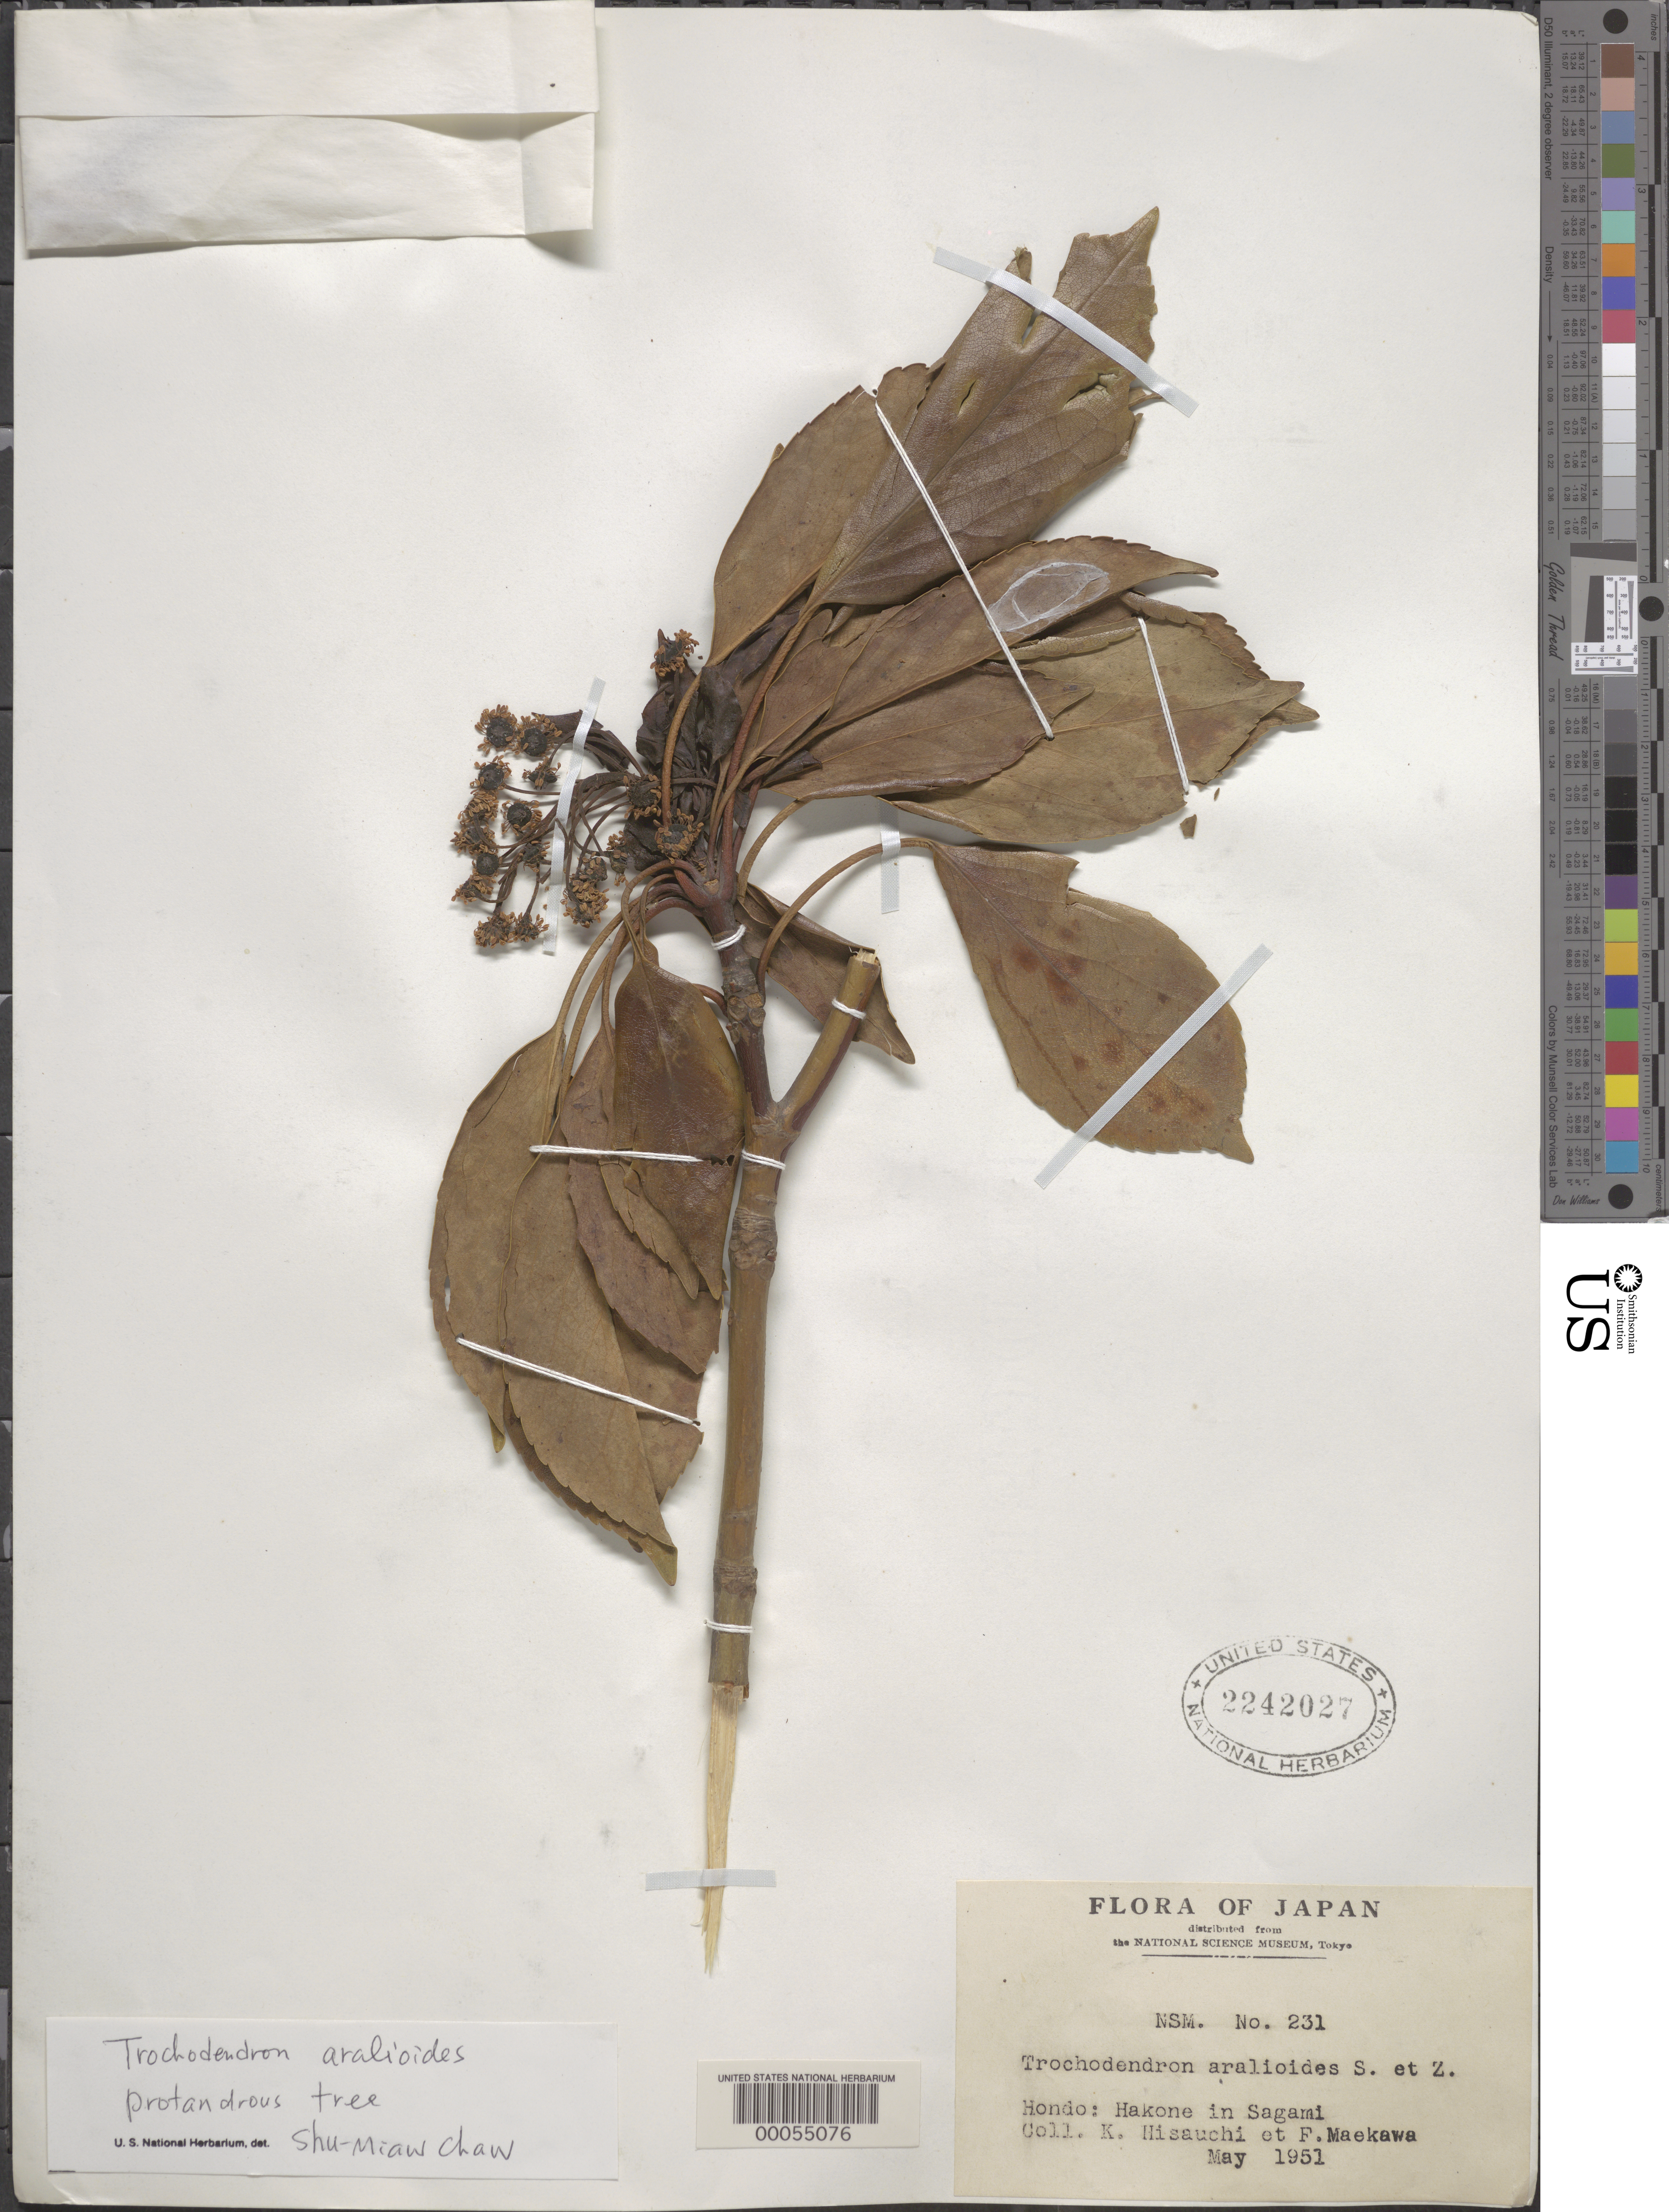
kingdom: Plantae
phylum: Tracheophyta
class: Magnoliopsida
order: Trochodendrales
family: Trochodendraceae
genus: Trochodendron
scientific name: Trochodendron aralioides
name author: Siebold & Zucc.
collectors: K. Hisauchi & F. Maekawa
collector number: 231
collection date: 1951-05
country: Japan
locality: Hondo: Hakone in Sagami.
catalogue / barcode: US 2242027